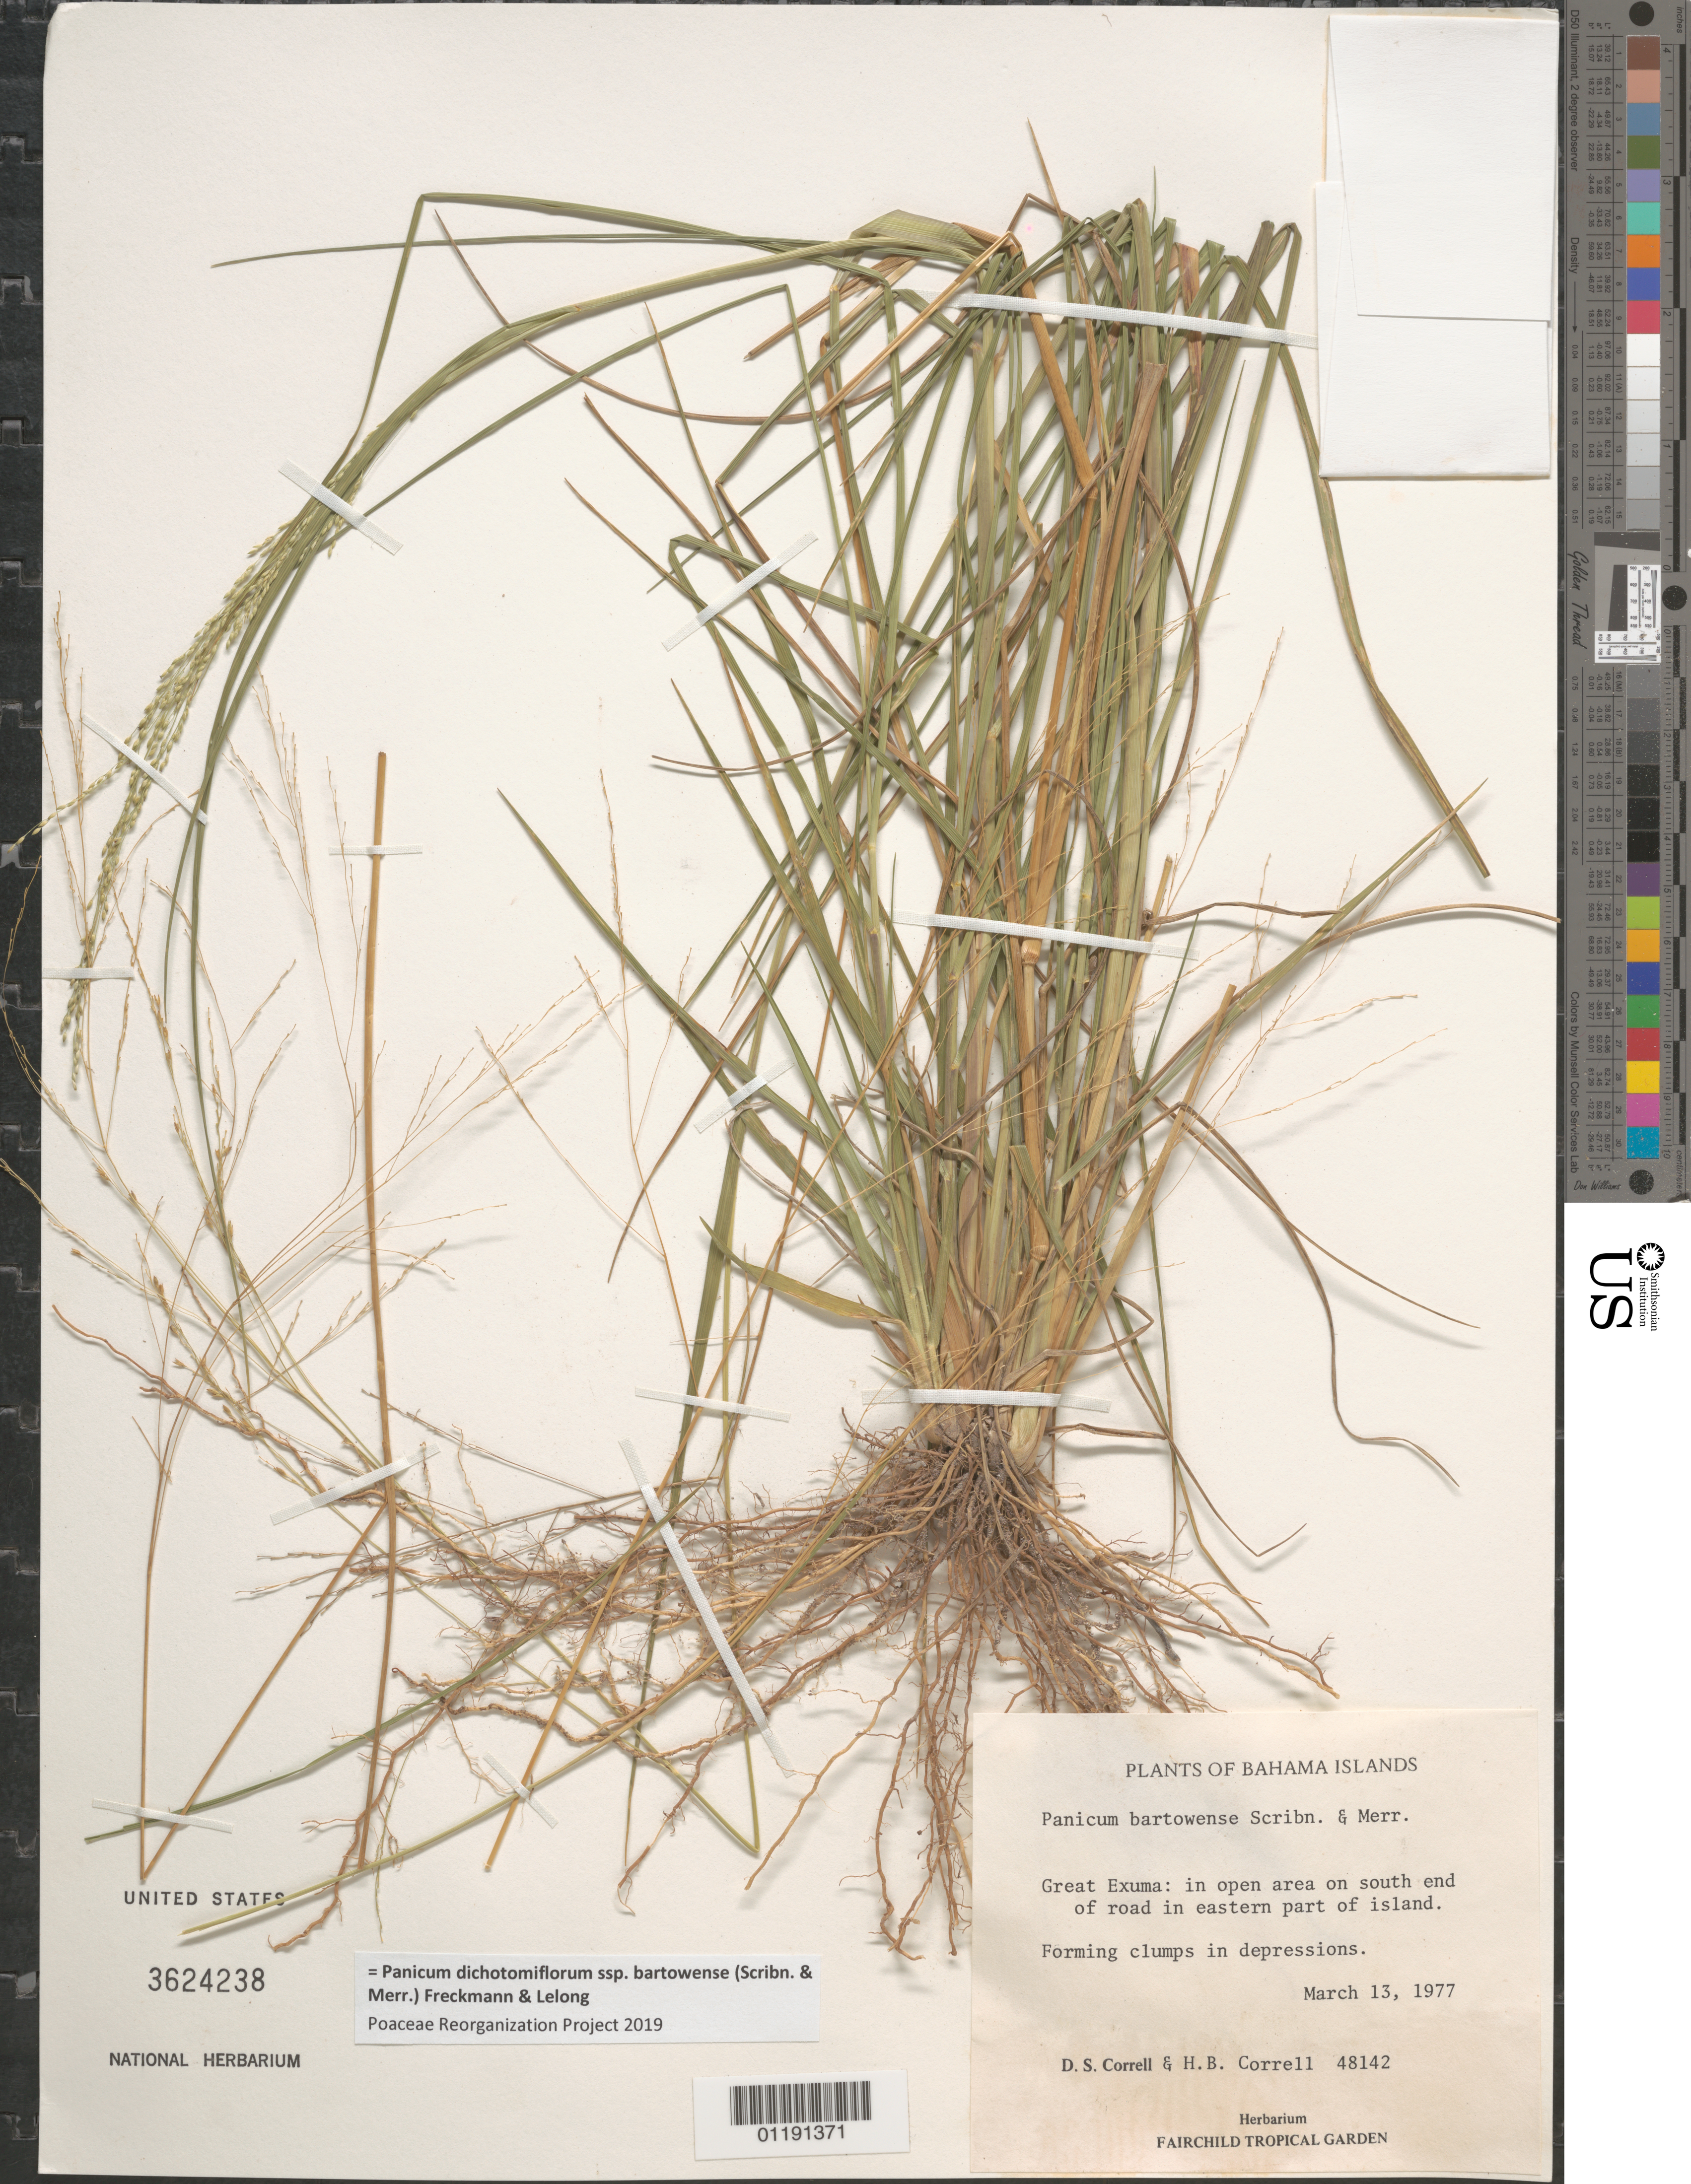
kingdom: Plantae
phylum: Tracheophyta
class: Liliopsida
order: Poales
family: Poaceae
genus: Panicum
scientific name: Panicum dichotomiflorum subsp. bartowense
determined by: Poaceae Reorganization Project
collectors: D. S. Correll & H. Correll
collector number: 48142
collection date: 1977-03-13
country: Bahamas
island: Great Exuma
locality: In open area on S end of road in E part of island.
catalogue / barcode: US 3624238